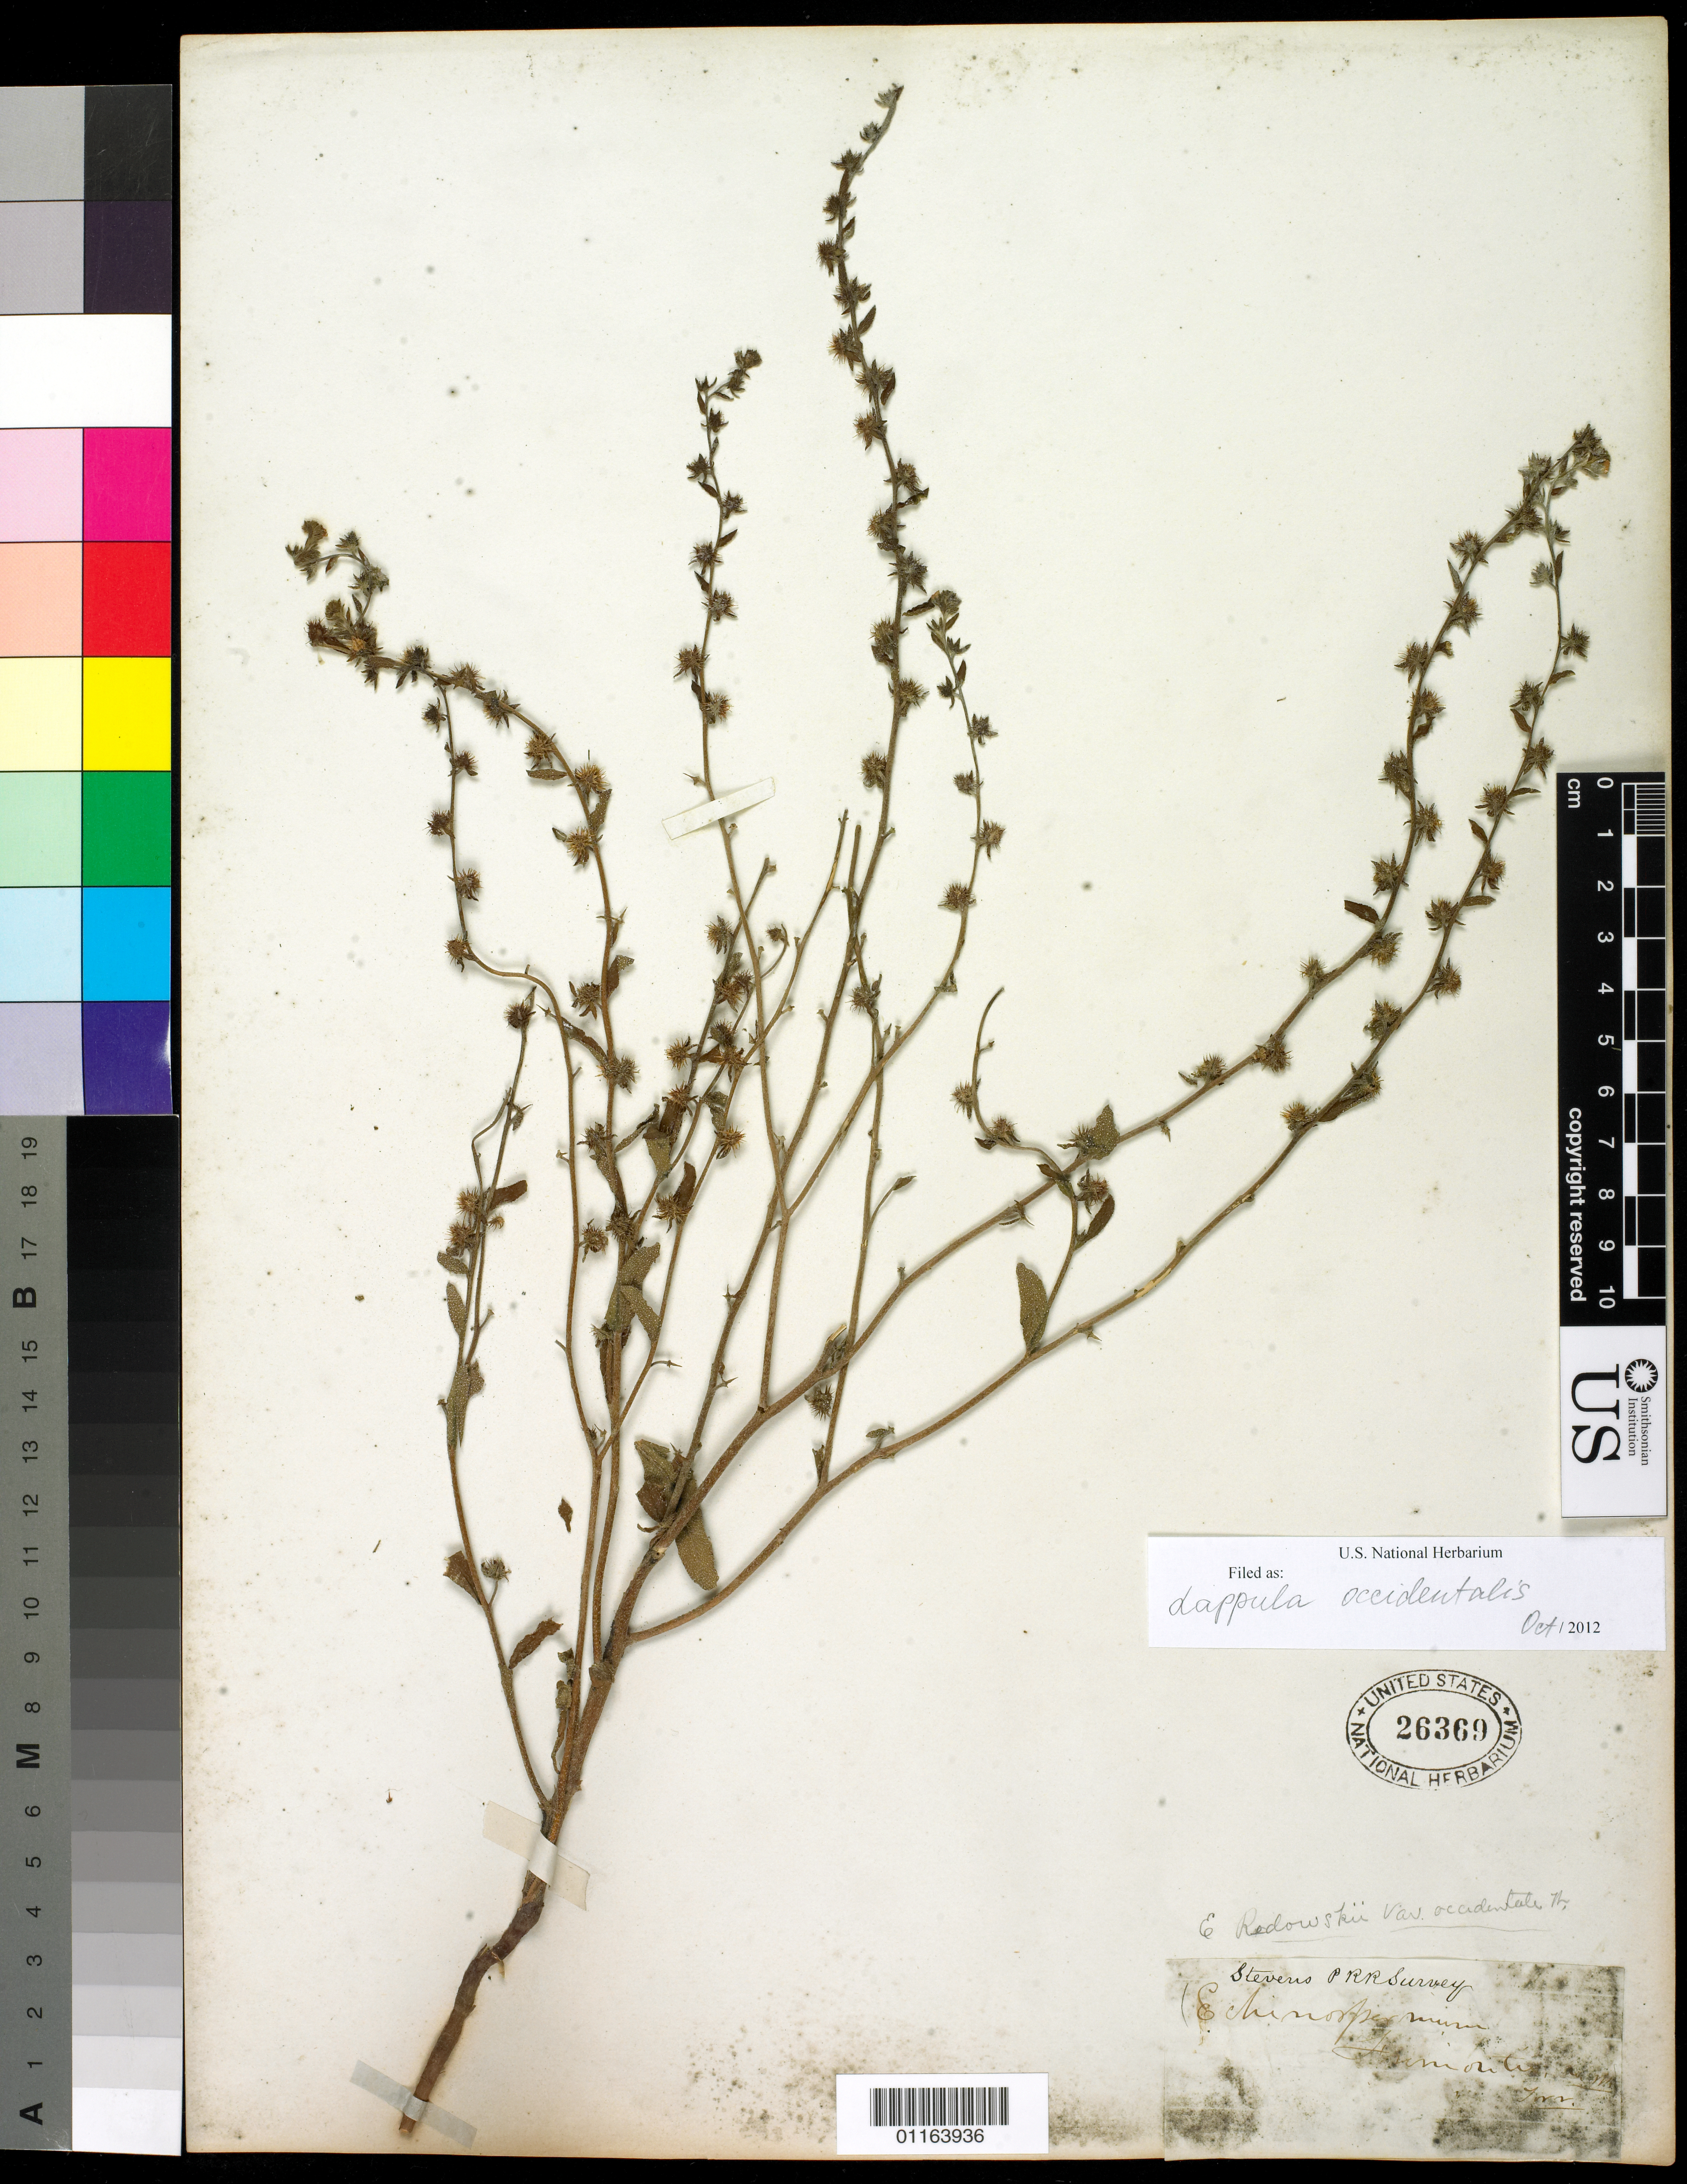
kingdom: Plantae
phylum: Tracheophyta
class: Magnoliopsida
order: Boraginales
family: Boraginaceae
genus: Lappula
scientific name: Lappula occidentalis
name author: (S. Watson) Greene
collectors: S. Watson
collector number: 862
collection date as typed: May 1868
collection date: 1868-05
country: United States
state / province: Nevada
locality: Trinity Mts ( E. atrictum Nees.)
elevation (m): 1524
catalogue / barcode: US 26387